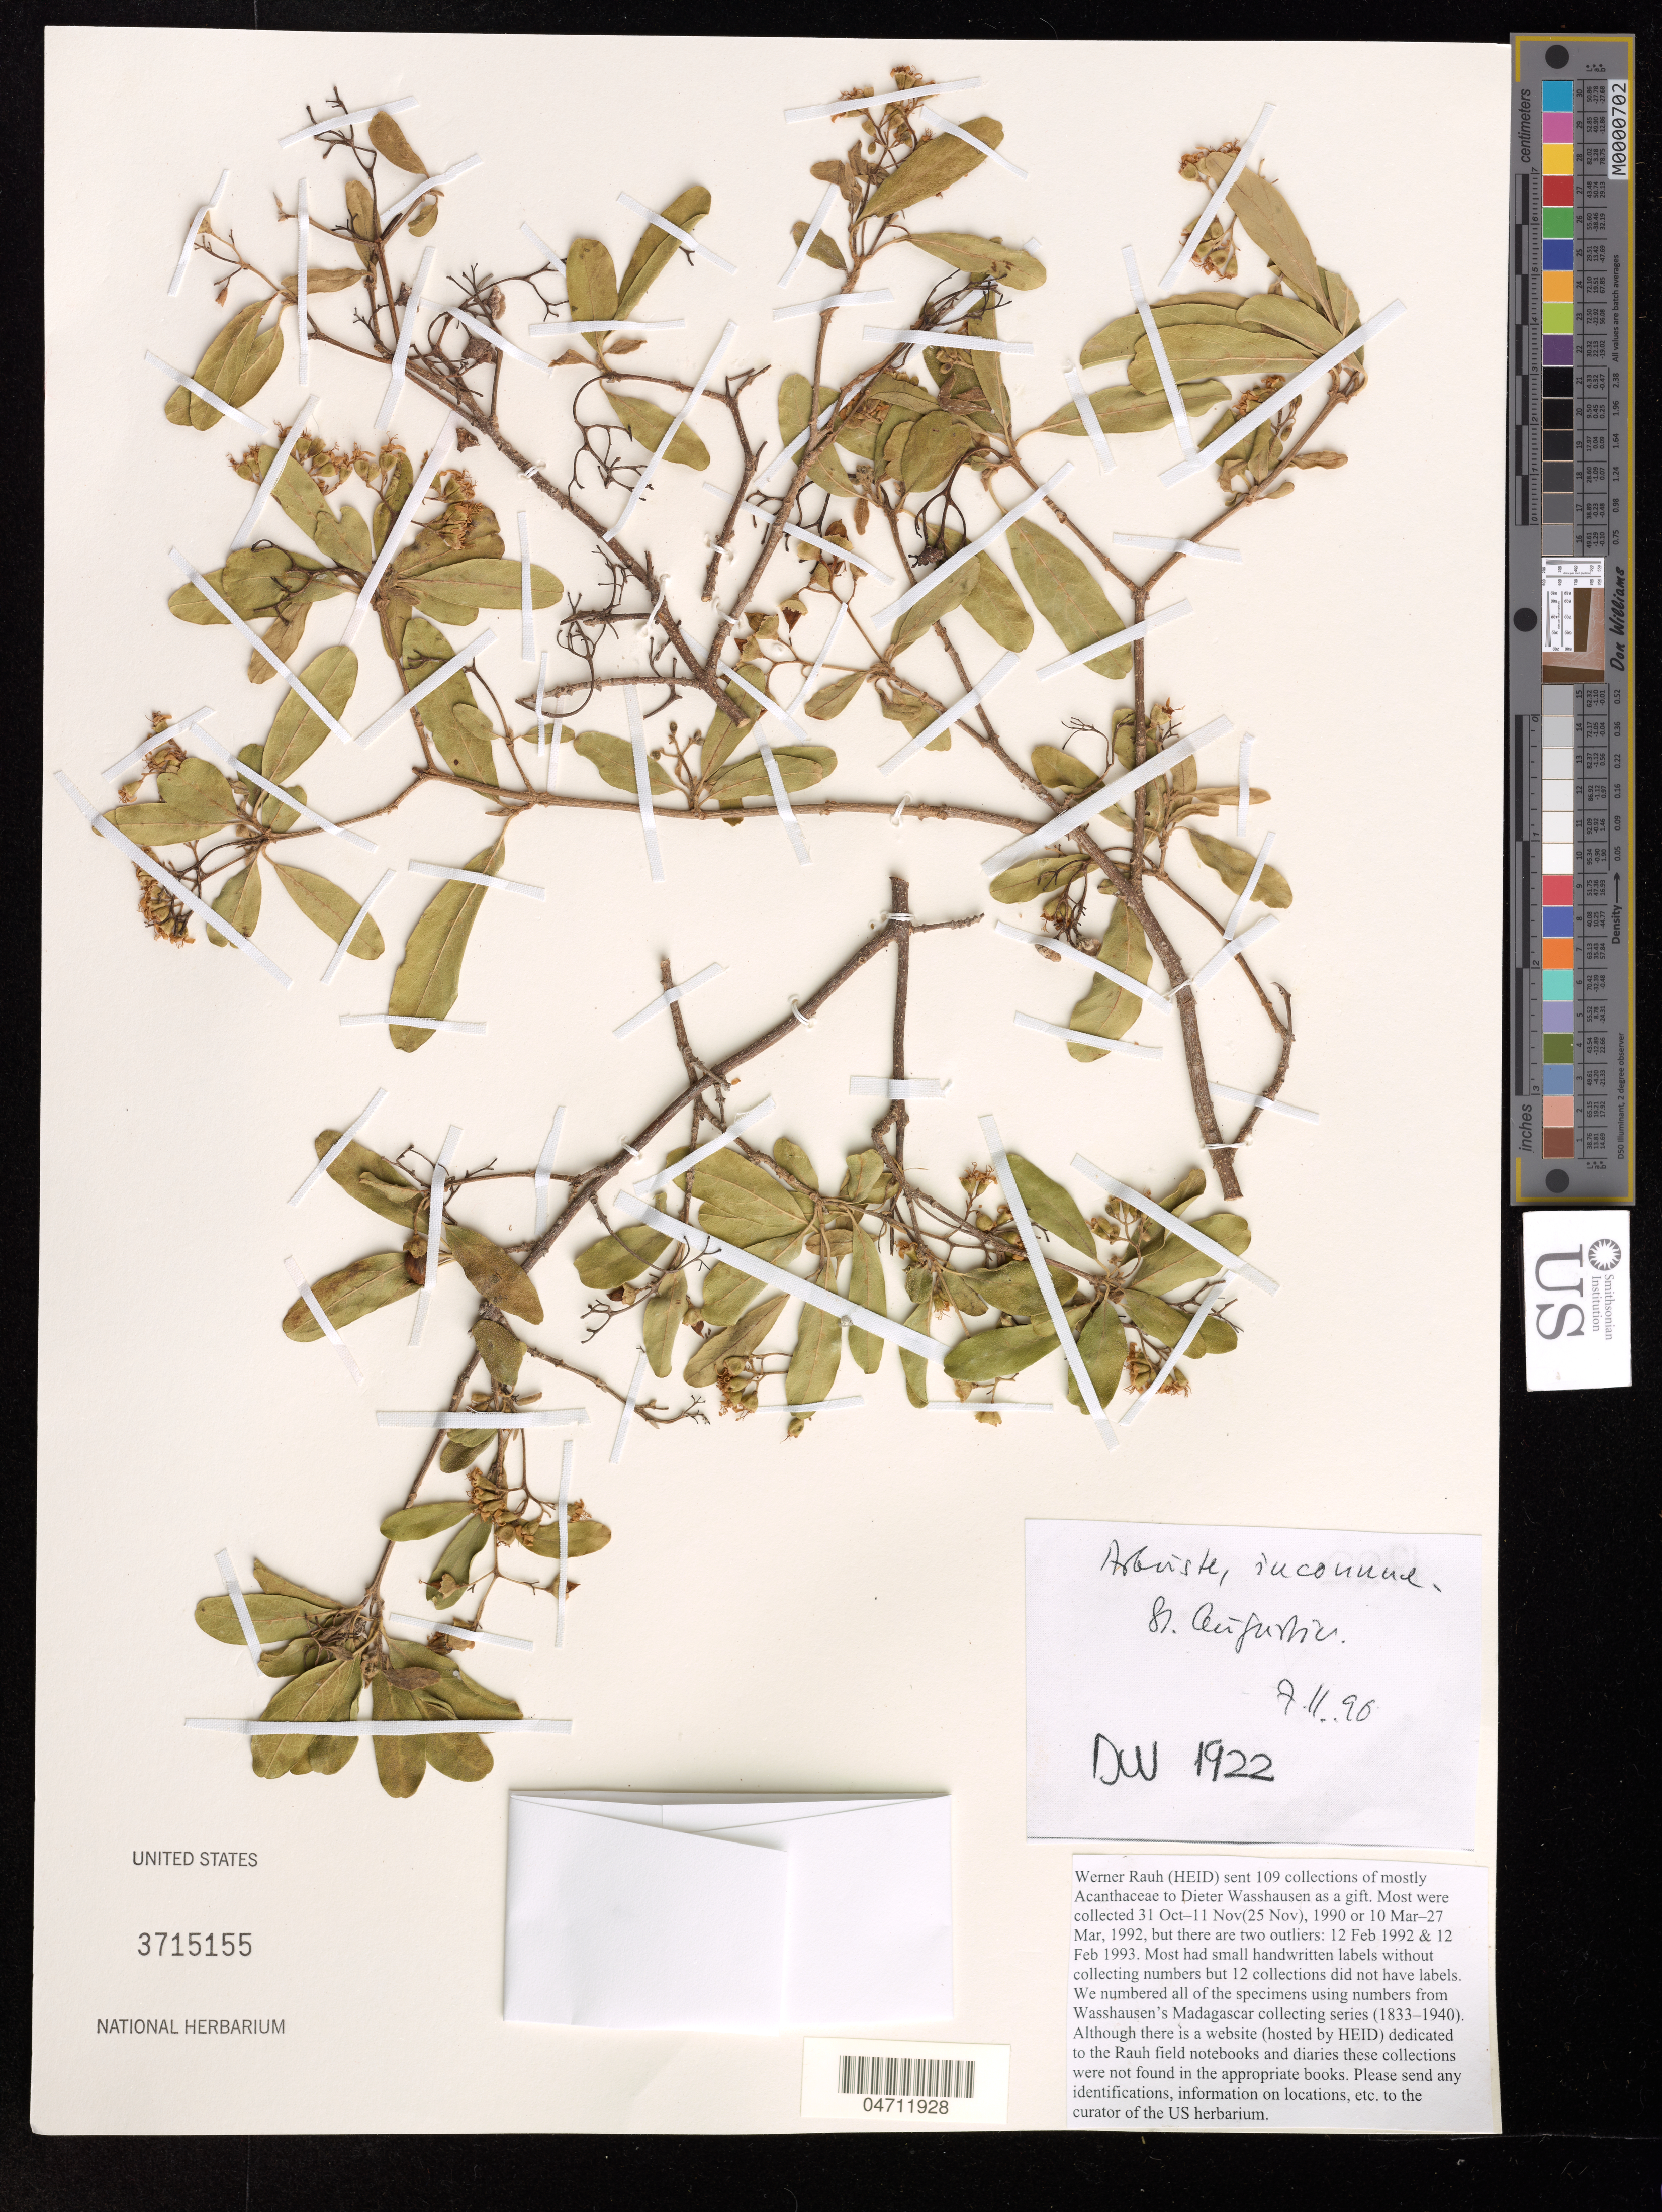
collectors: W. Rauh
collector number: DW 1922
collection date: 1990-11-07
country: Madagascar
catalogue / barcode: US 3715155